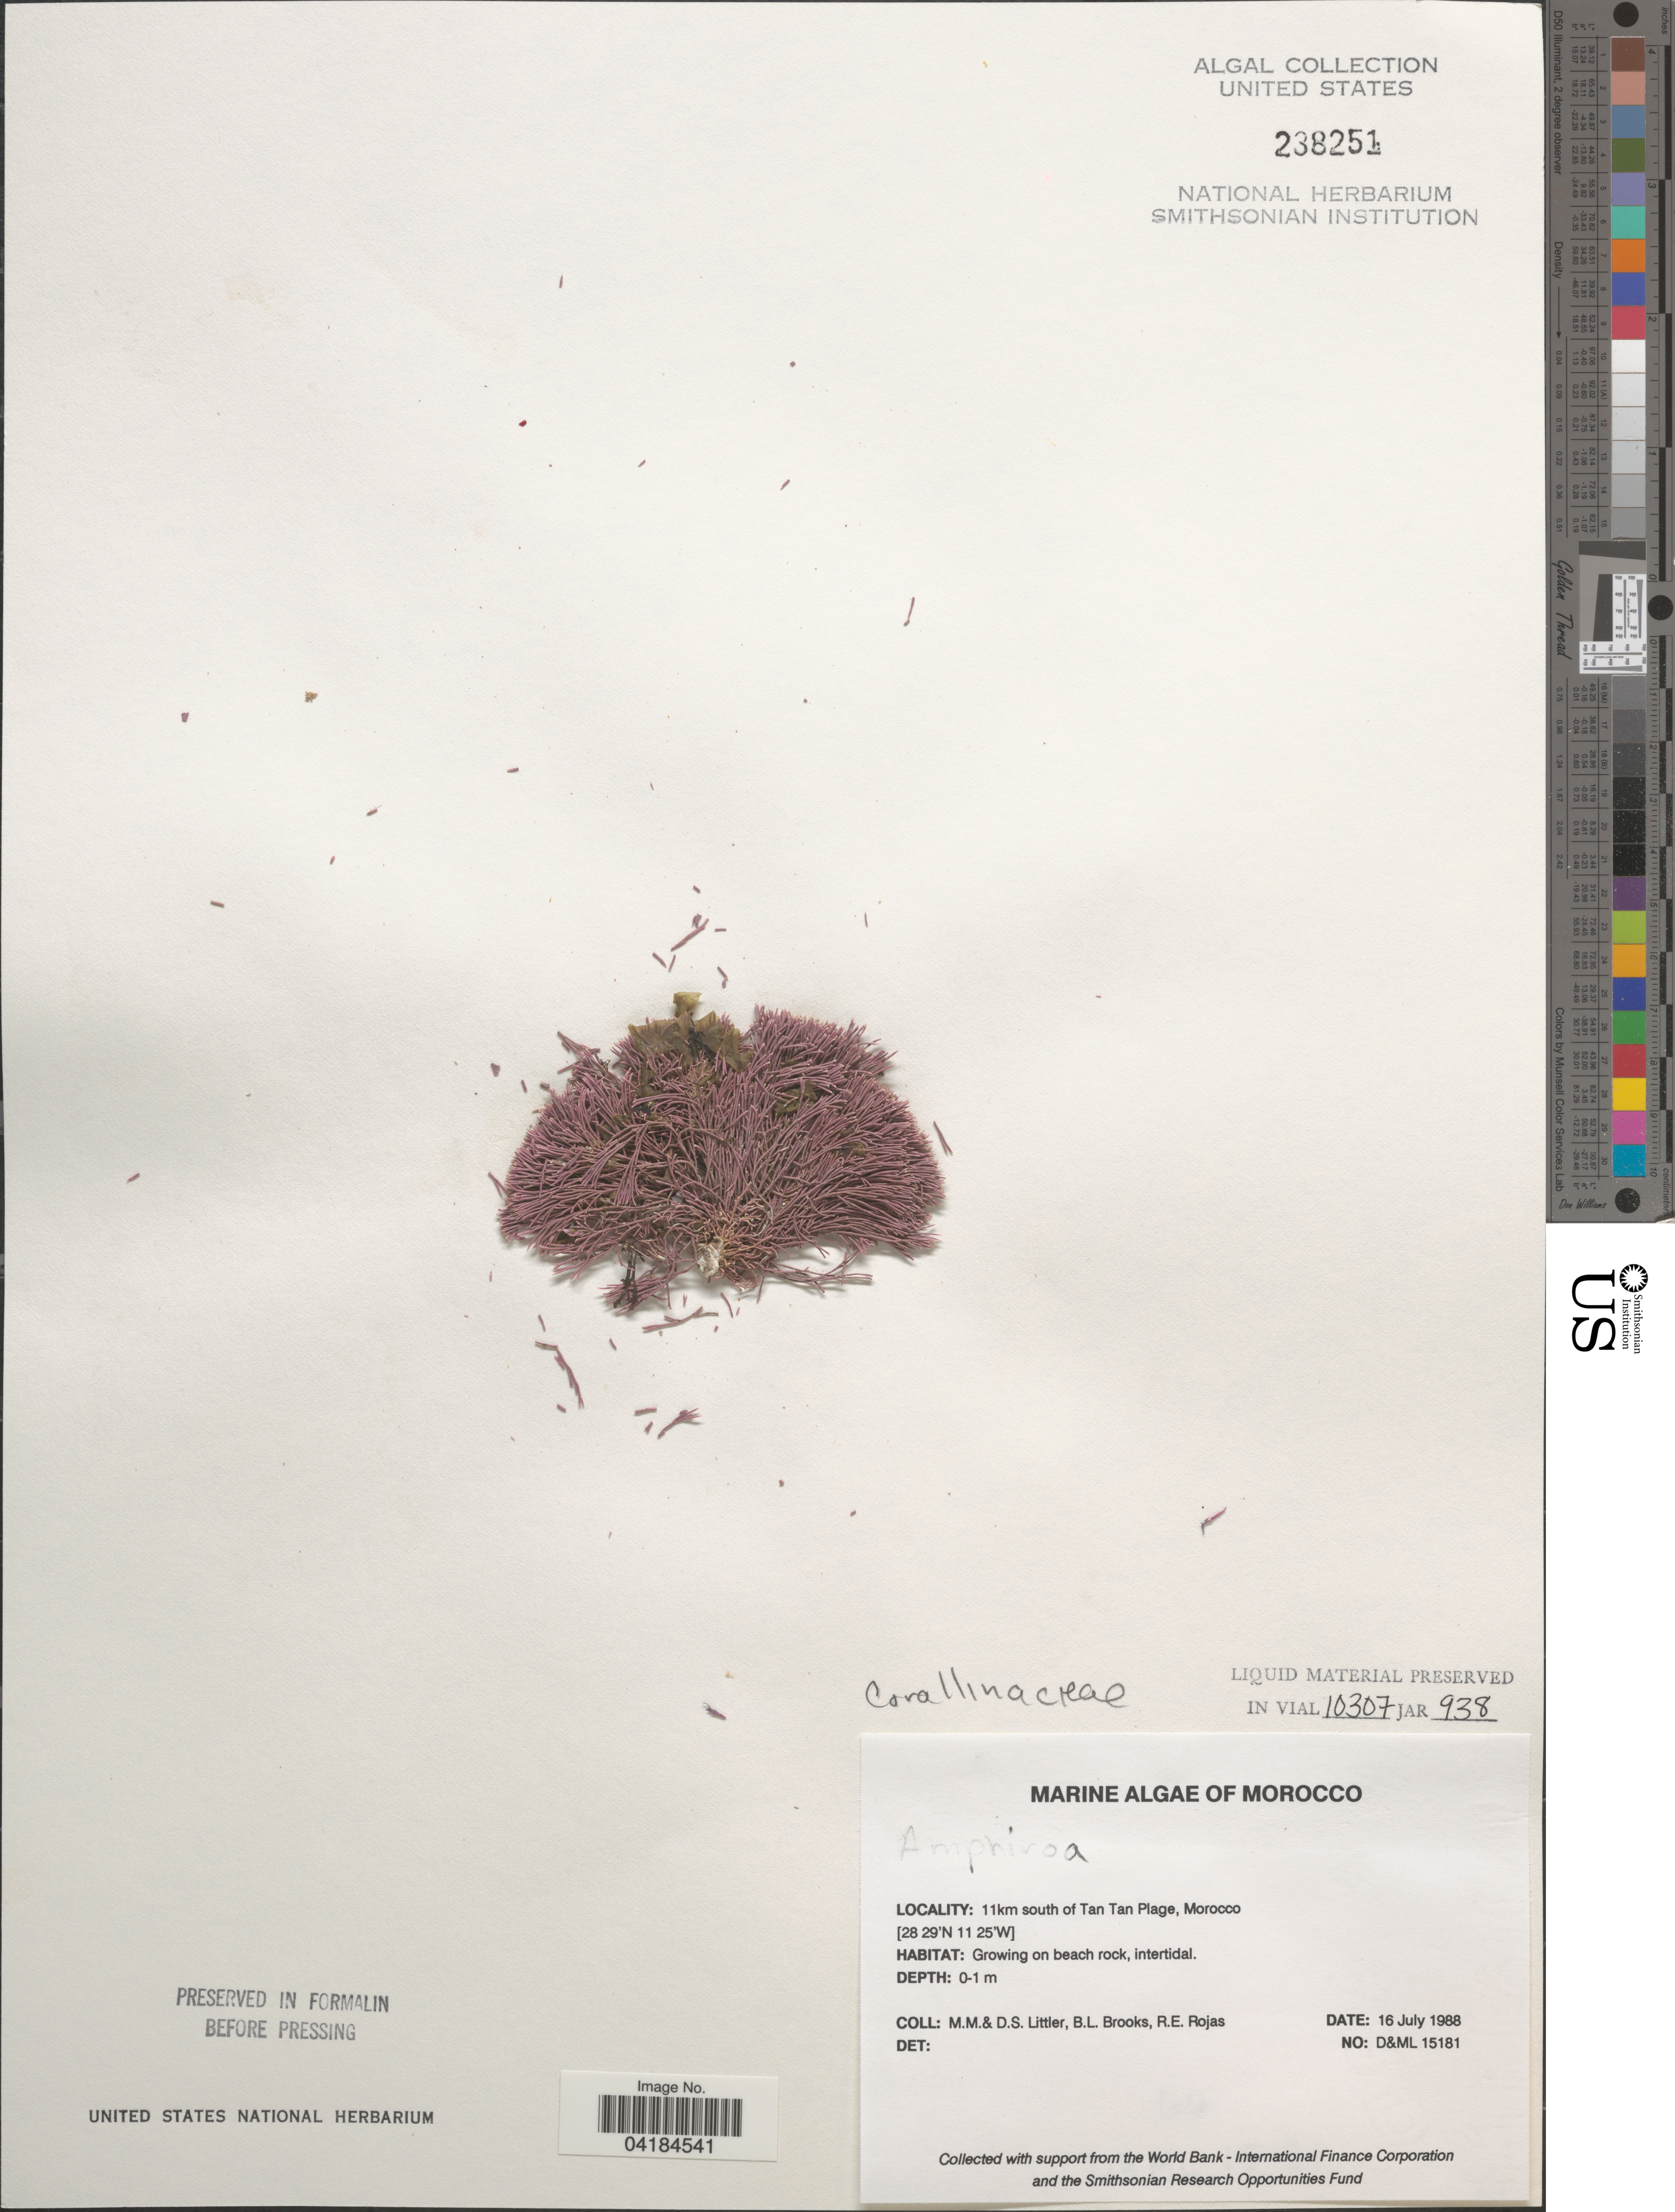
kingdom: Plantae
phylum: Rhodophyta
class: Florideophyceae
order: Corallinales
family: Lithophyllaceae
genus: Amphiroa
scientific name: Amphiroa sp.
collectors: D. S. Littler, B. Brooks & R. Rojas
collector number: D&ML15181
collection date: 1988-07-16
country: Morocco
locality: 11km south of Tan Tan Plage.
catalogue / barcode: US 238251